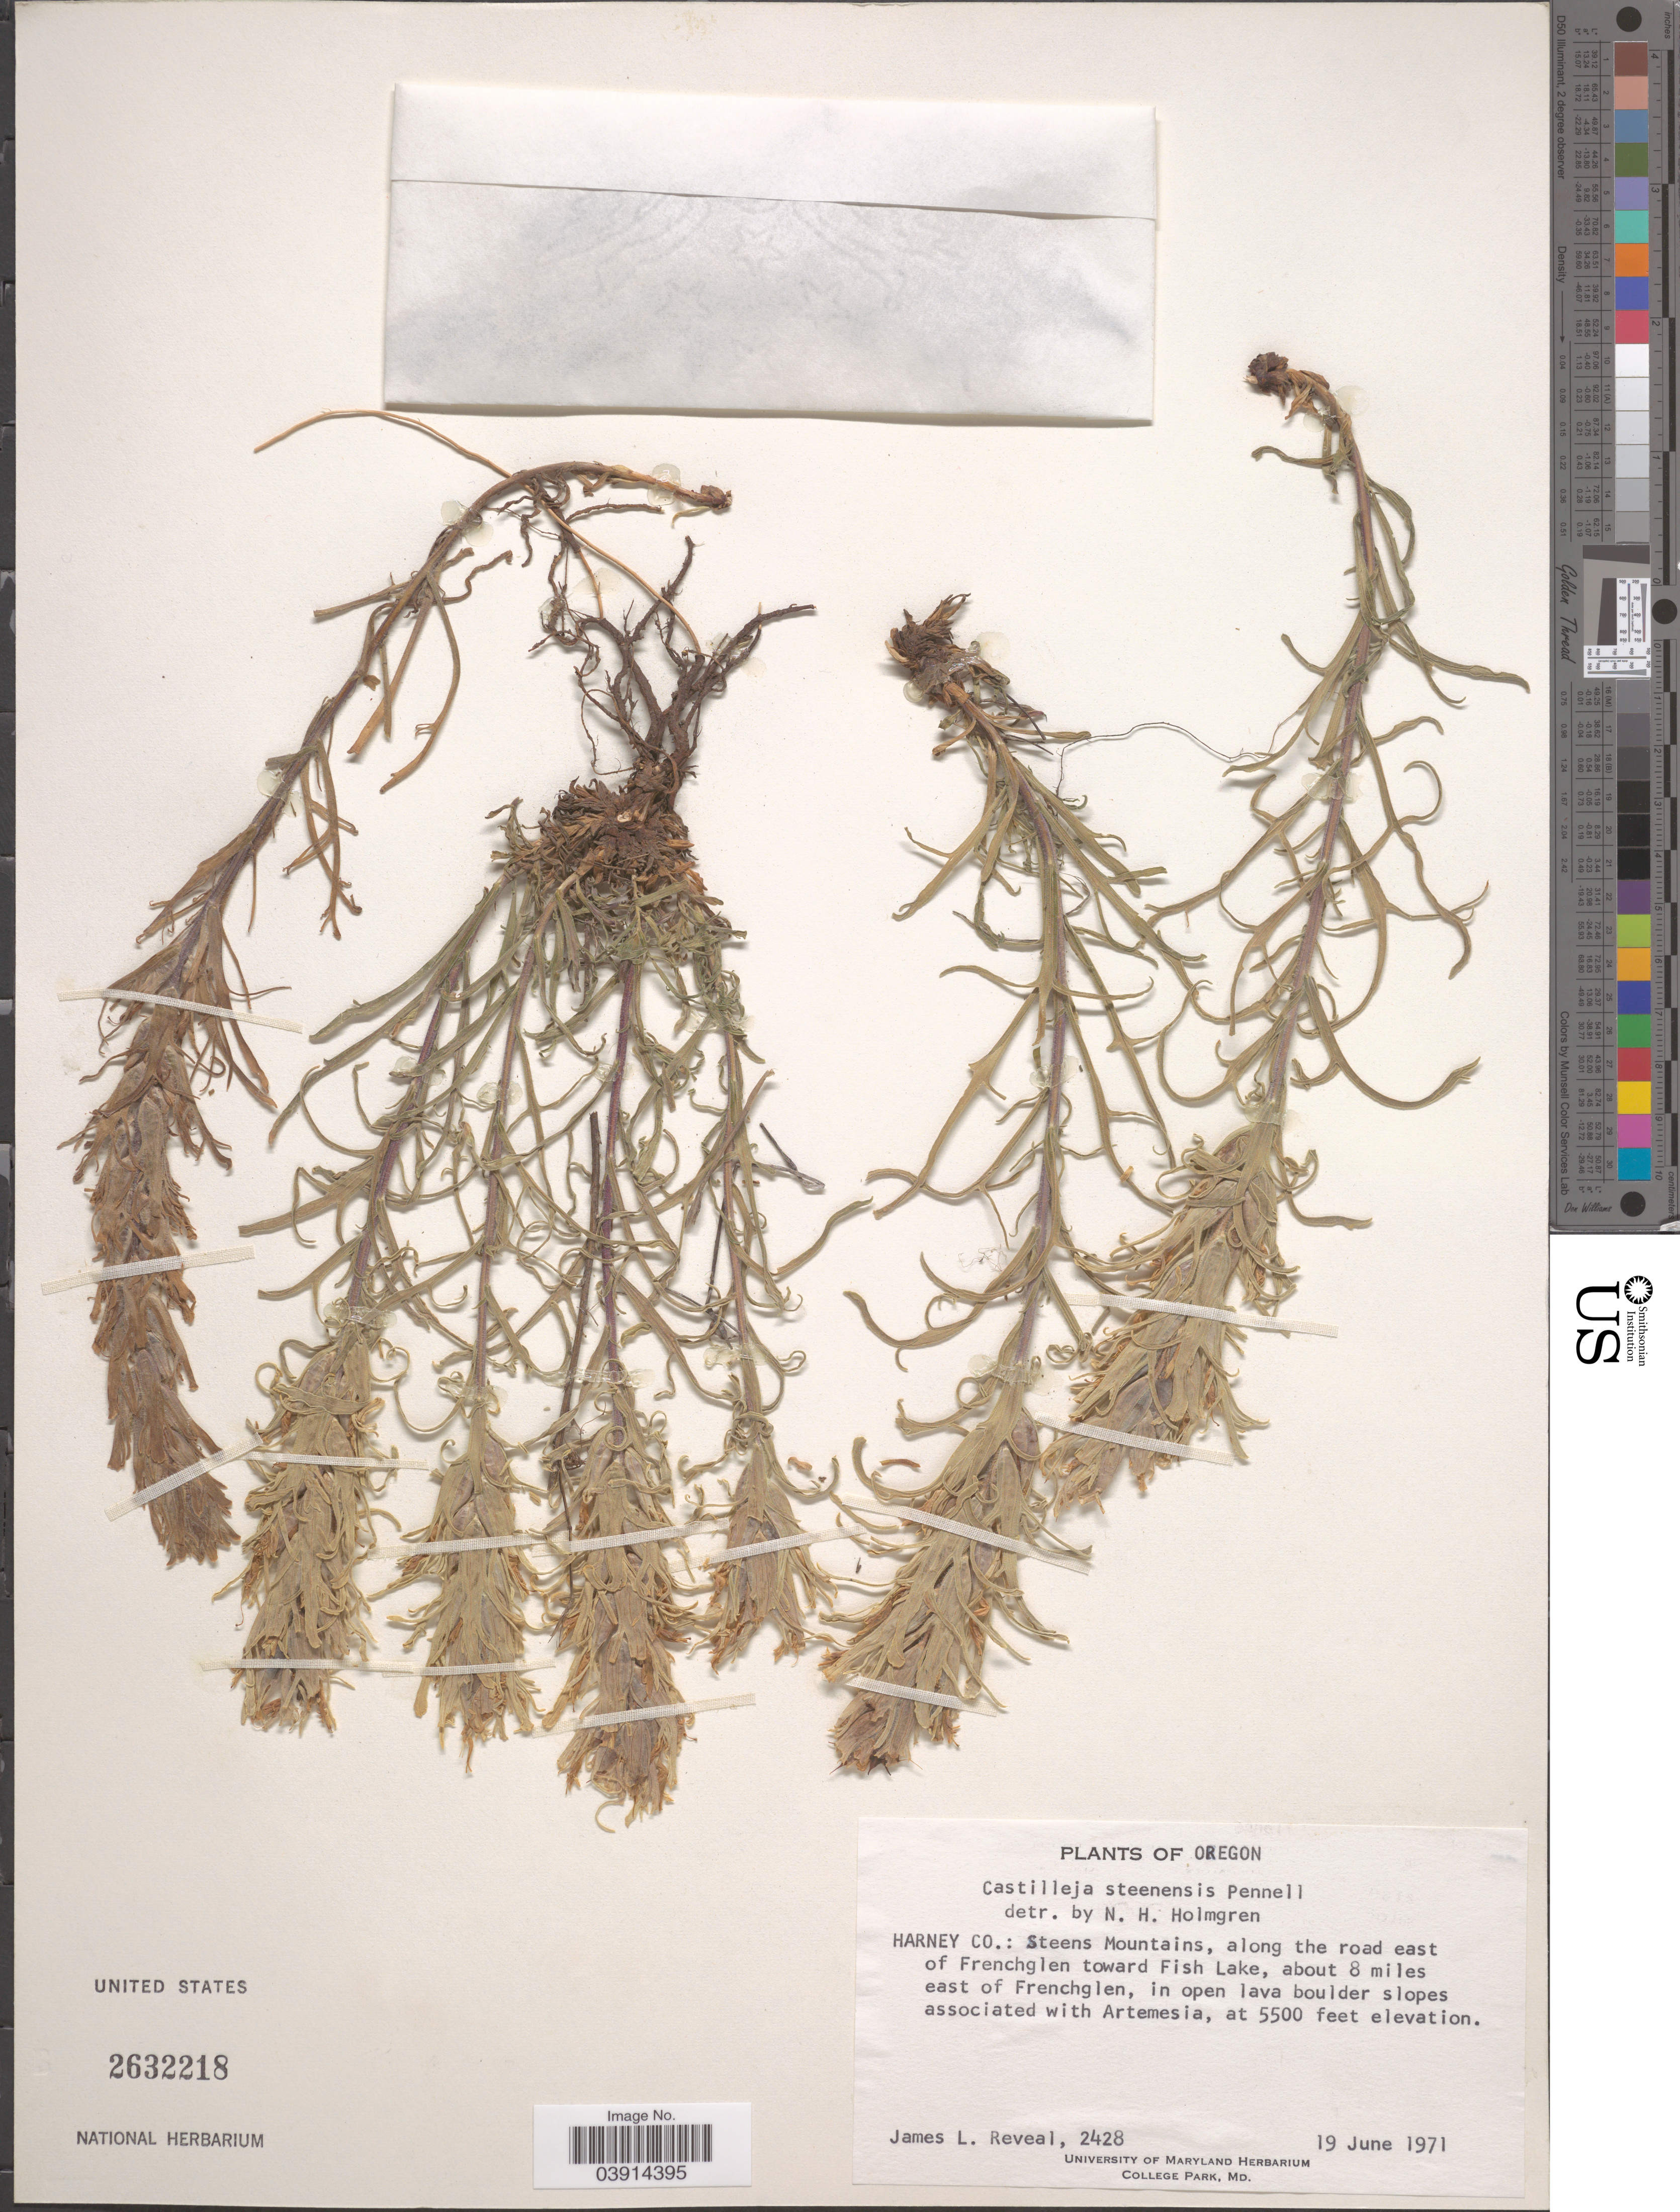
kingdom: Plantae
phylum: Tracheophyta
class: Magnoliopsida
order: Lamiales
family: Orobanchaceae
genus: Castilleja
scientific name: Castilleja stenantha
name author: A. Gray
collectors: J. L. Reveal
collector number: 2428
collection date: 1971-06-19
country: United States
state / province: Oregon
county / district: Harney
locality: Harney Co.: Steens Mountains, along the road east of Frenchglen toward Fish Lake, about 8 miles east of Frenchglen.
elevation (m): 1676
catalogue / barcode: US 2632218